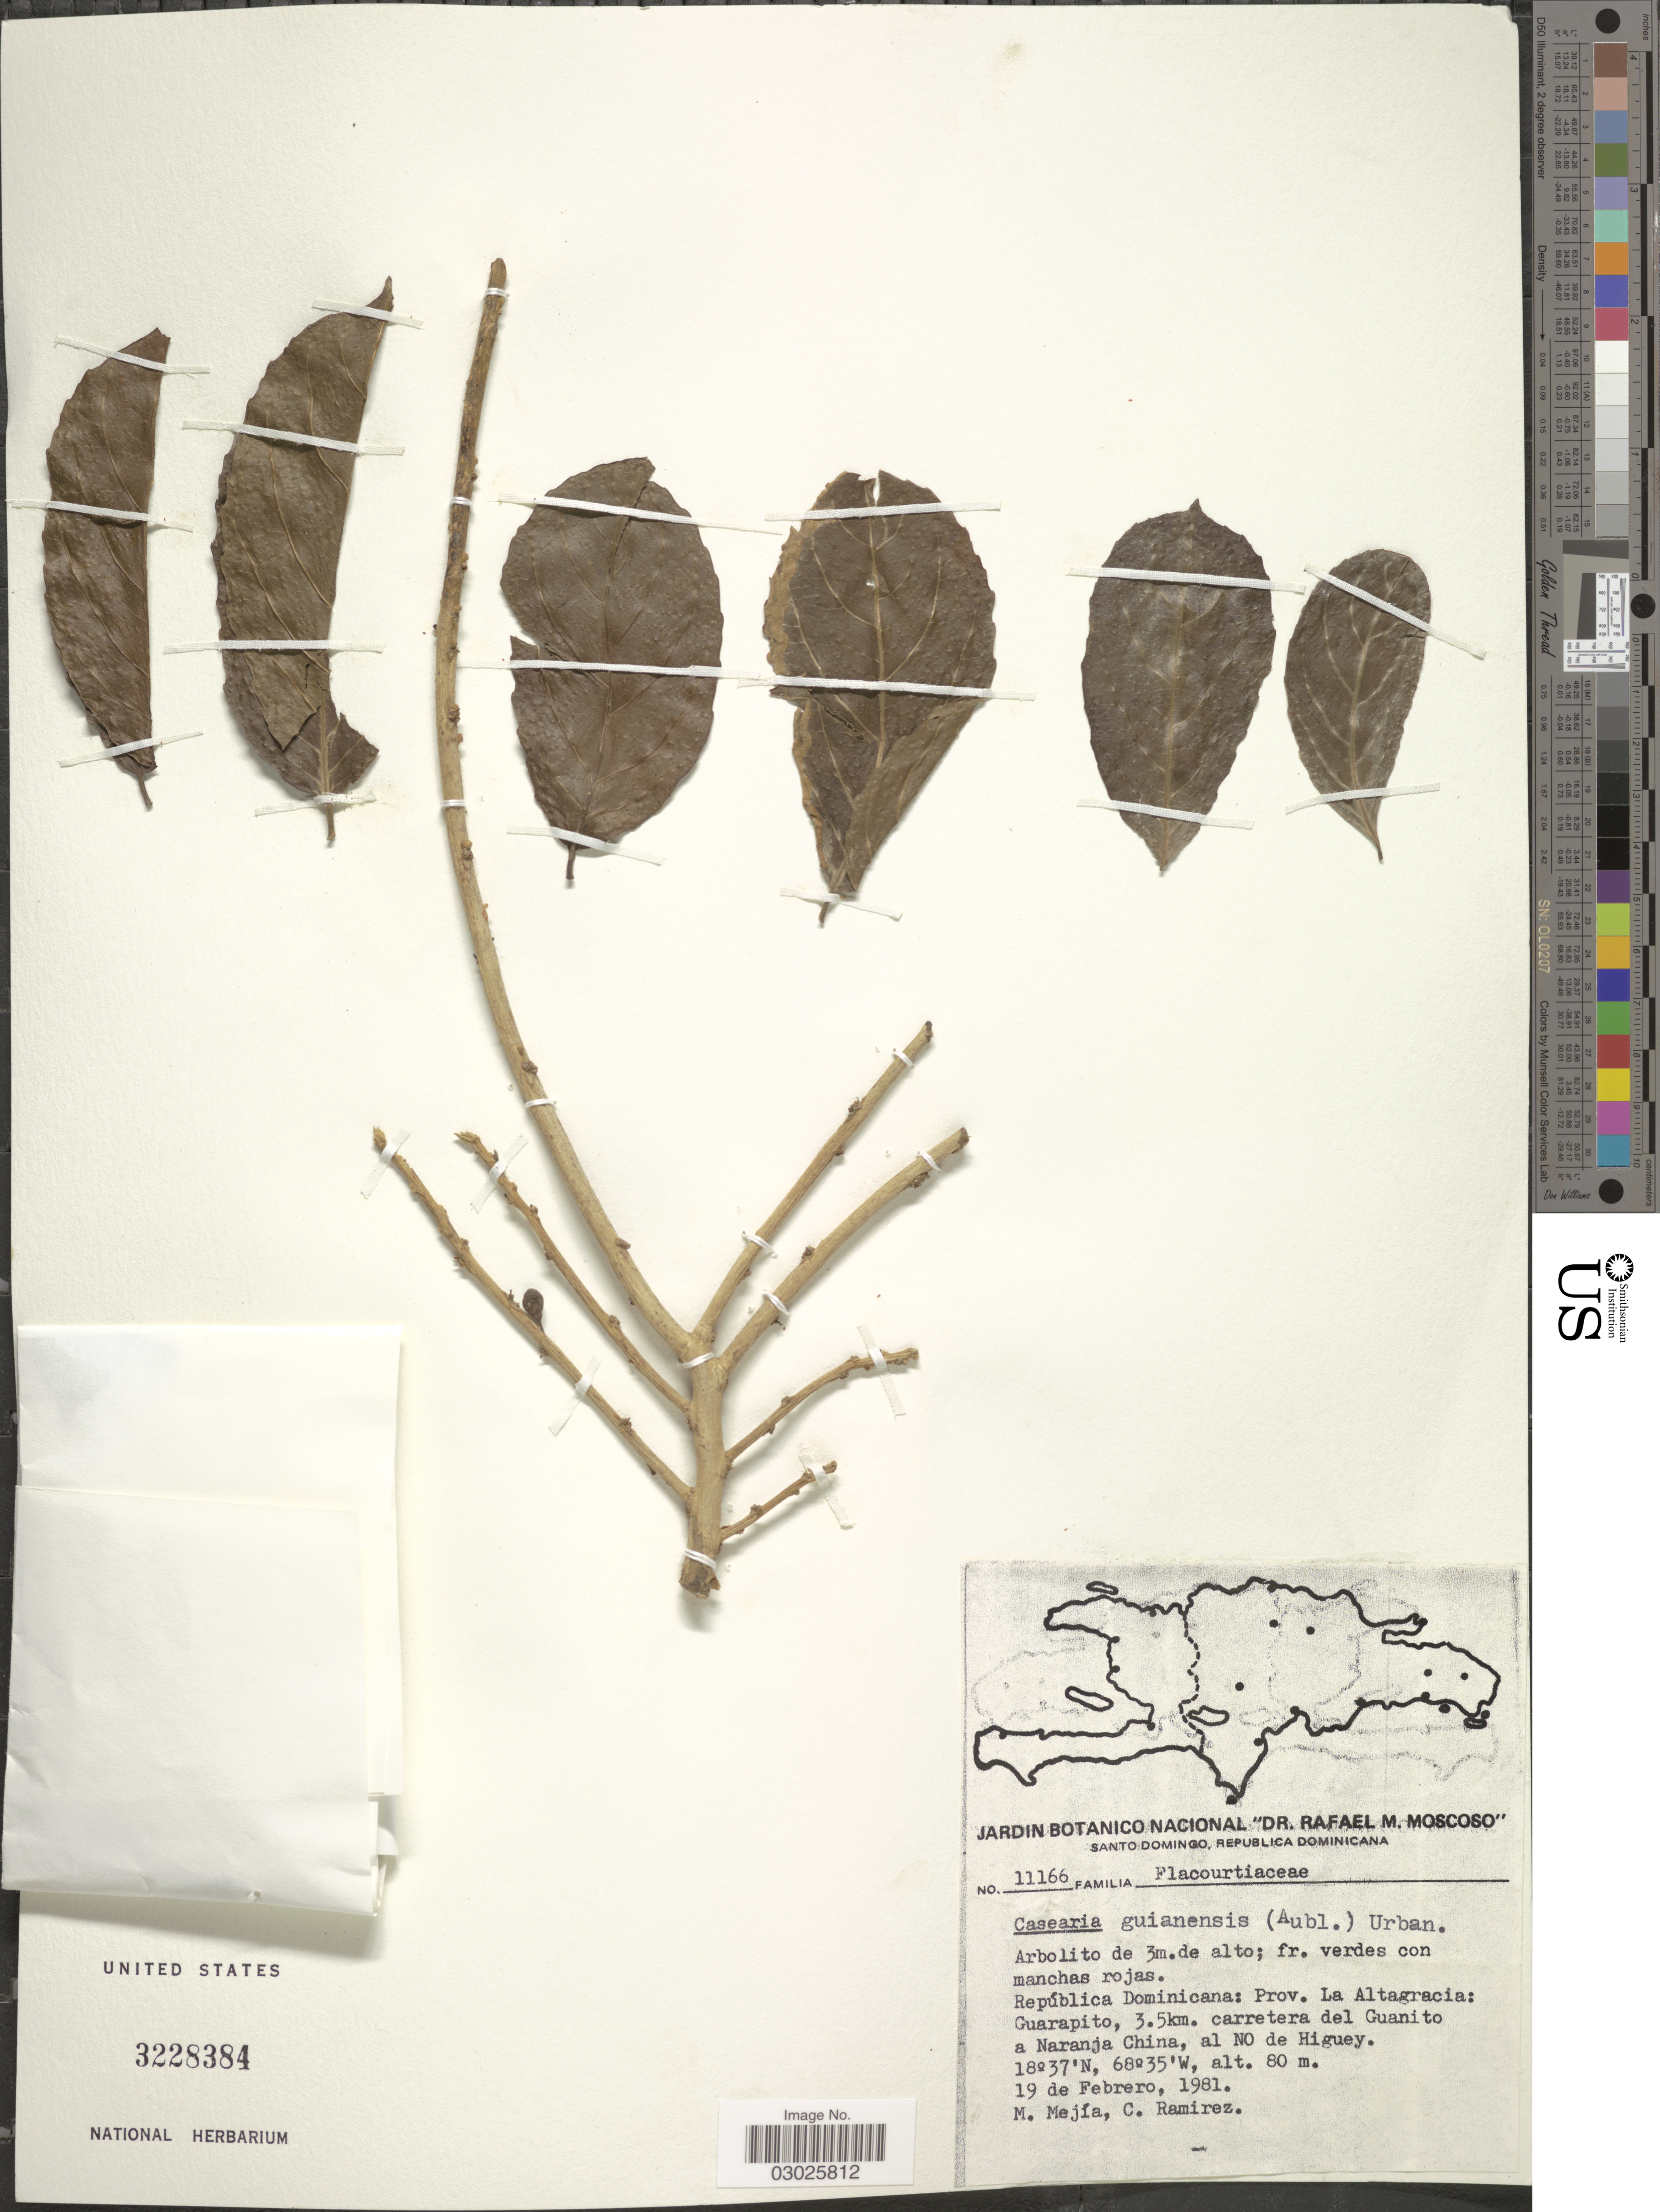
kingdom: Plantae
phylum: Tracheophyta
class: Magnoliopsida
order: Malpighiales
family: Salicaceae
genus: Casearia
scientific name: Casearia guianensis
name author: (Aubl.) Urb.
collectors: M. Mejia & C. Ramirez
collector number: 11166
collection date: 1981-02-19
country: Dominican Republic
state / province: La Altagracia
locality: República Dominicana: Guarapito, 3.5km. carretera del Guanito a Naranja China, al NO de Higuey.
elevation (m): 80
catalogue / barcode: US 3228384